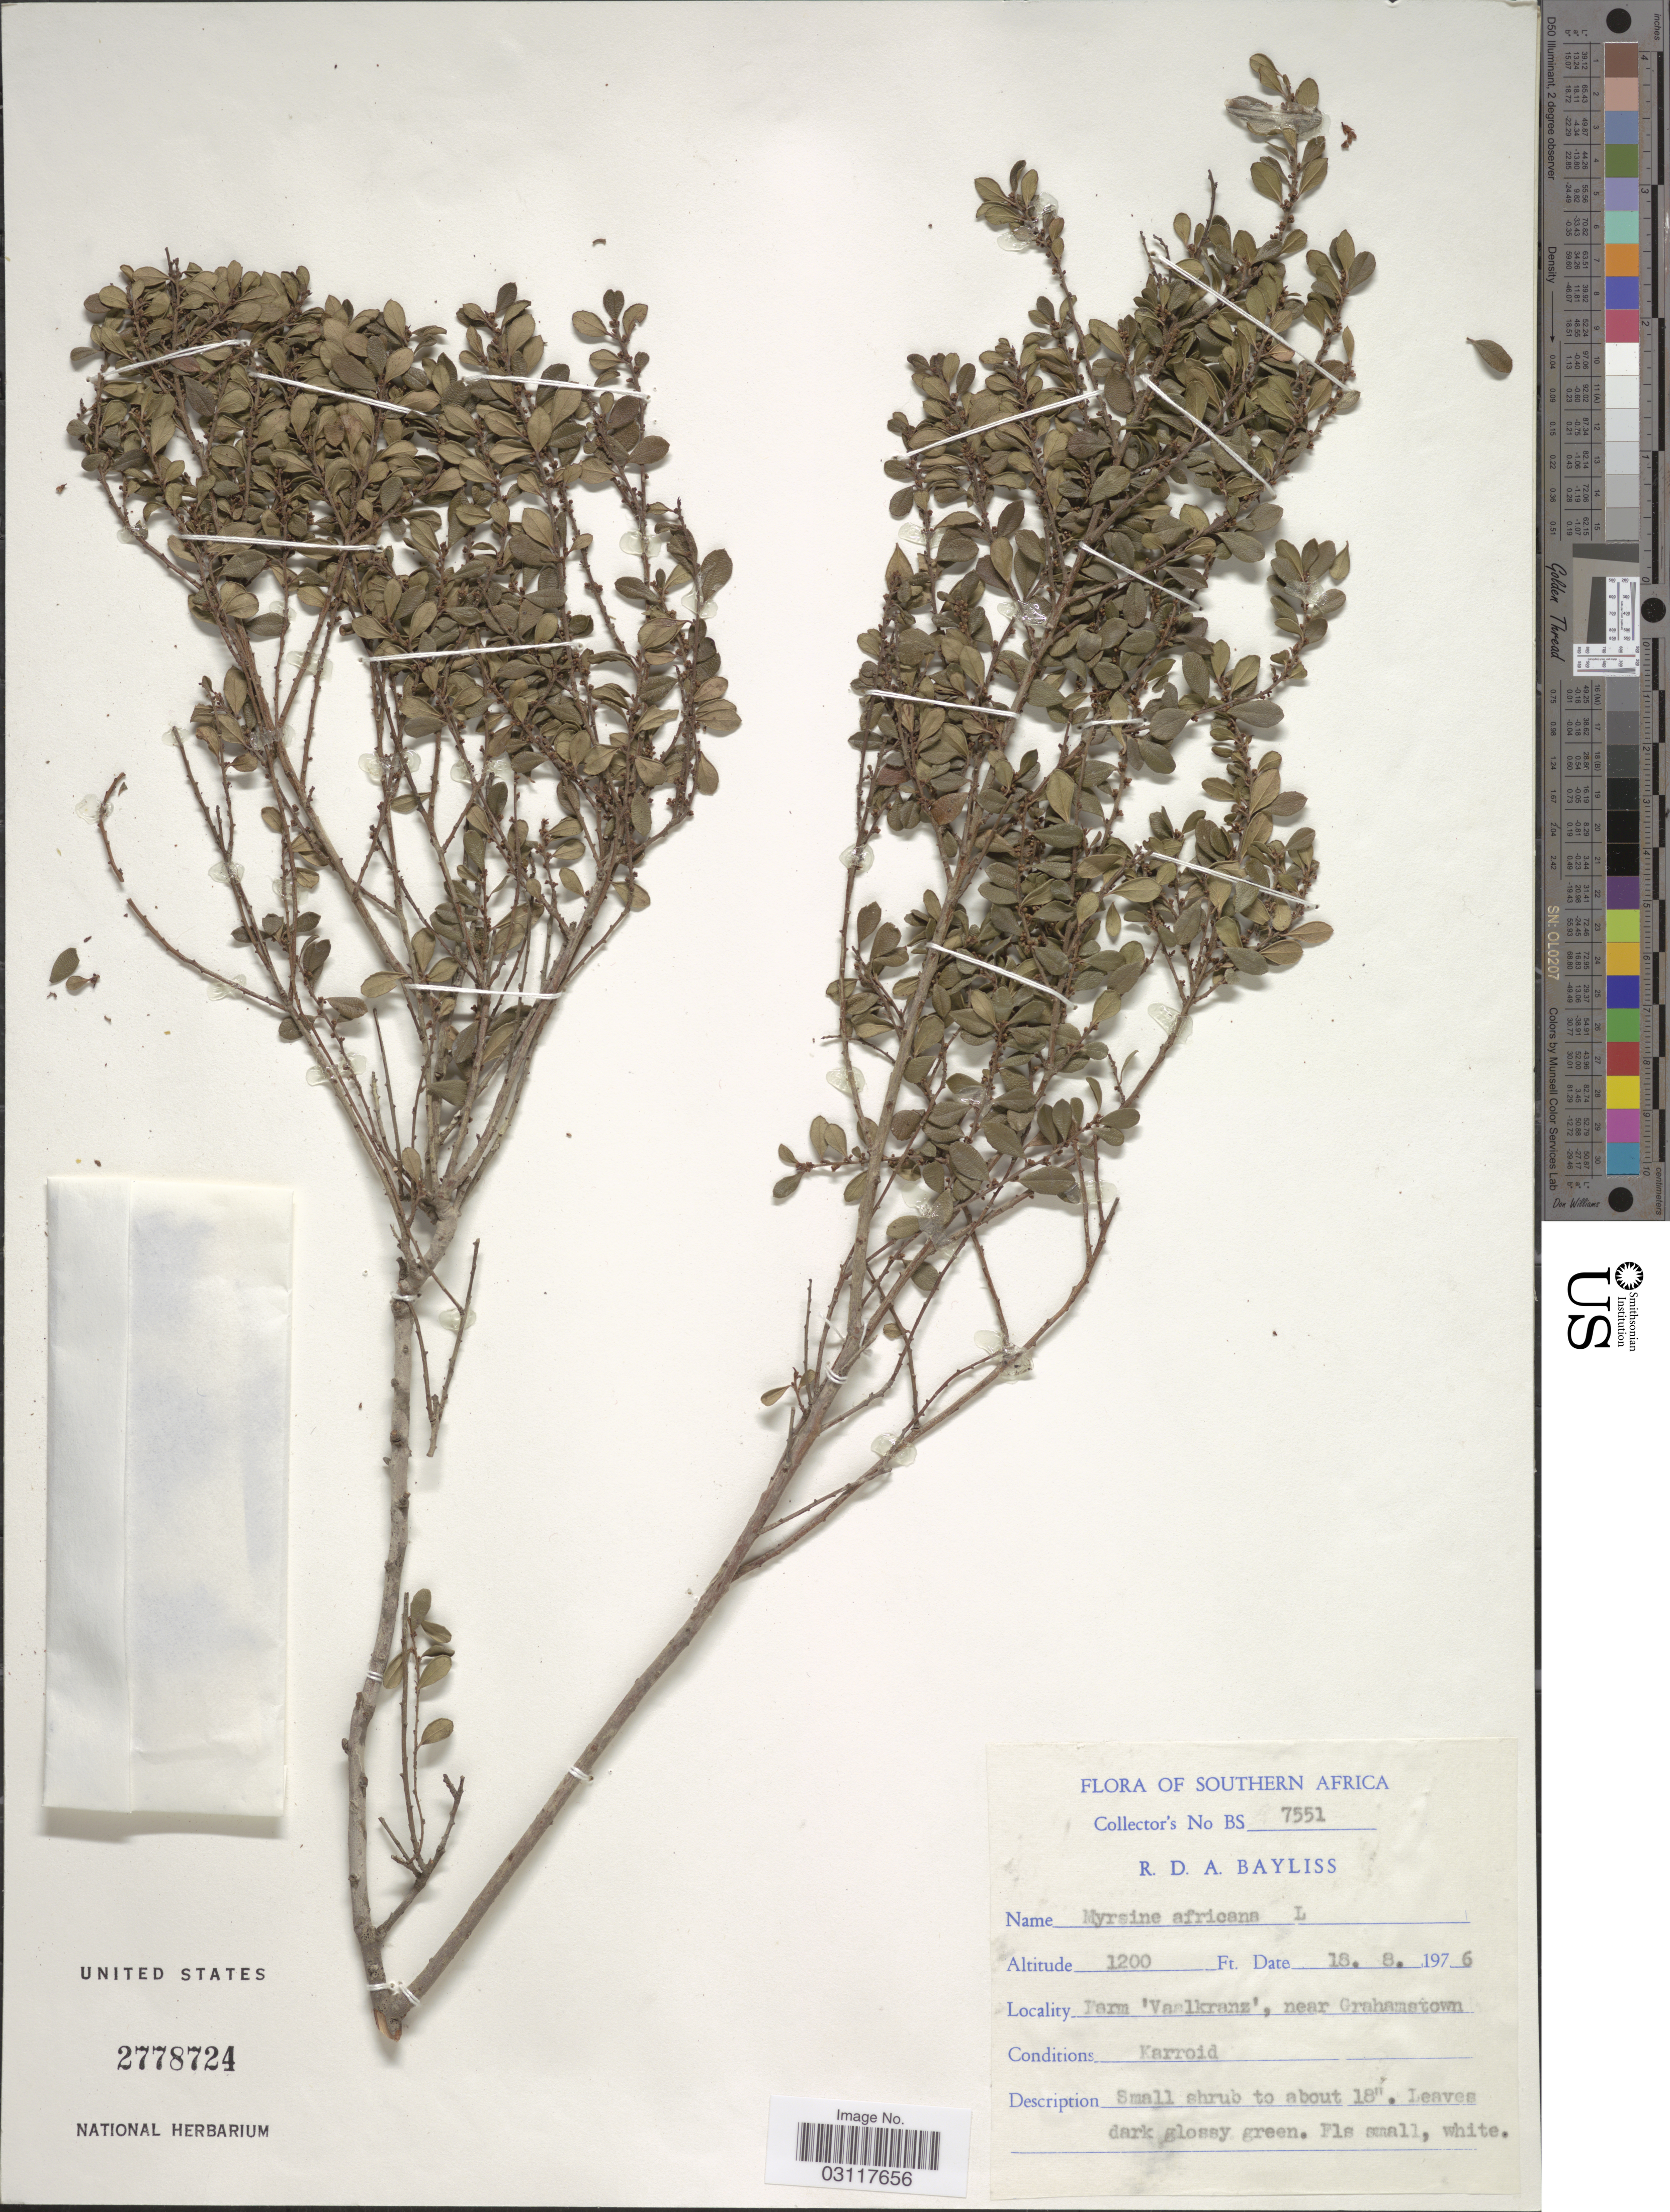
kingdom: Plantae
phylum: Tracheophyta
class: Magnoliopsida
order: Ericales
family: Primulaceae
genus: Myrsine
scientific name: Myrsine africana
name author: L.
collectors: R. Bayliss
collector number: BS 7551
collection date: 1976-08-18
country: South Africa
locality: Southern Africa, Farm 'Vaalkranz', near Grahamstown.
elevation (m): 366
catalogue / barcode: US 2778724